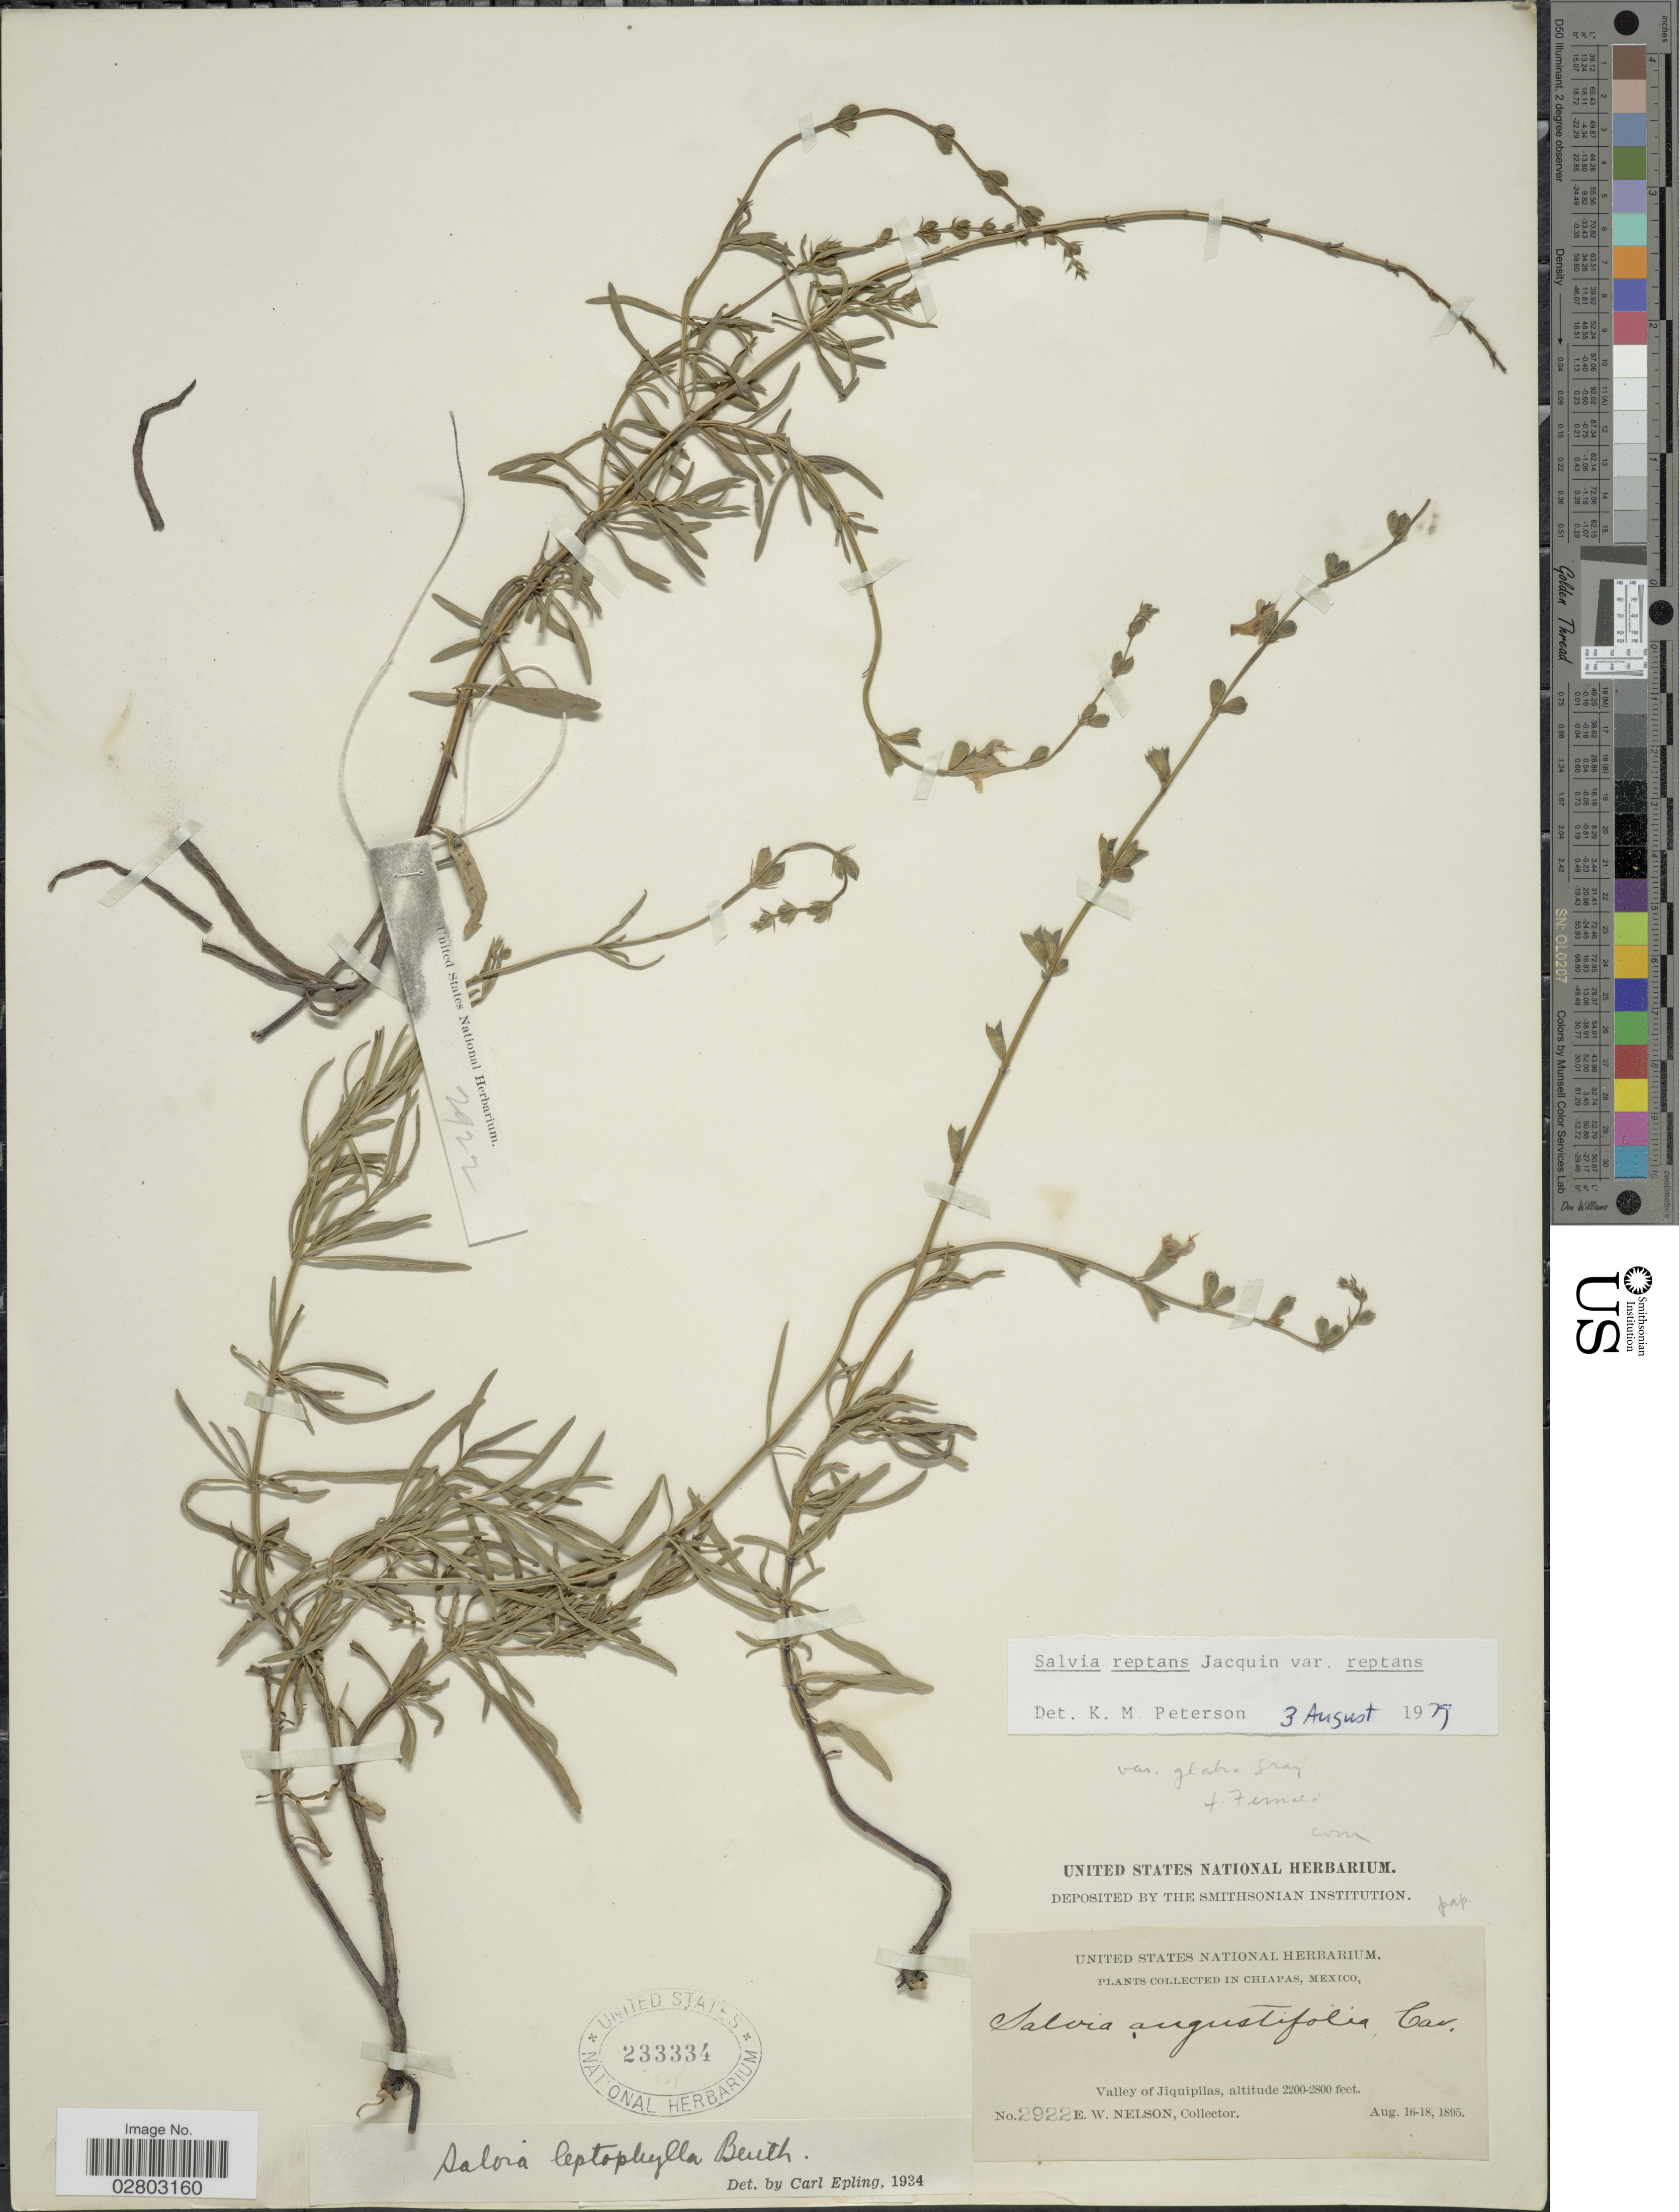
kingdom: Plantae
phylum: Tracheophyta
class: Magnoliopsida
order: Lamiales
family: Lamiaceae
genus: Salvia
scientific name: Salvia reptans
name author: Jacq.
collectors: E. W. Nelson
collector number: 2922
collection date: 1895-08-16/1895-08-18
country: Mexico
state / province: Chiapas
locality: Valley of Jiquipilas.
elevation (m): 671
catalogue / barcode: US 233334